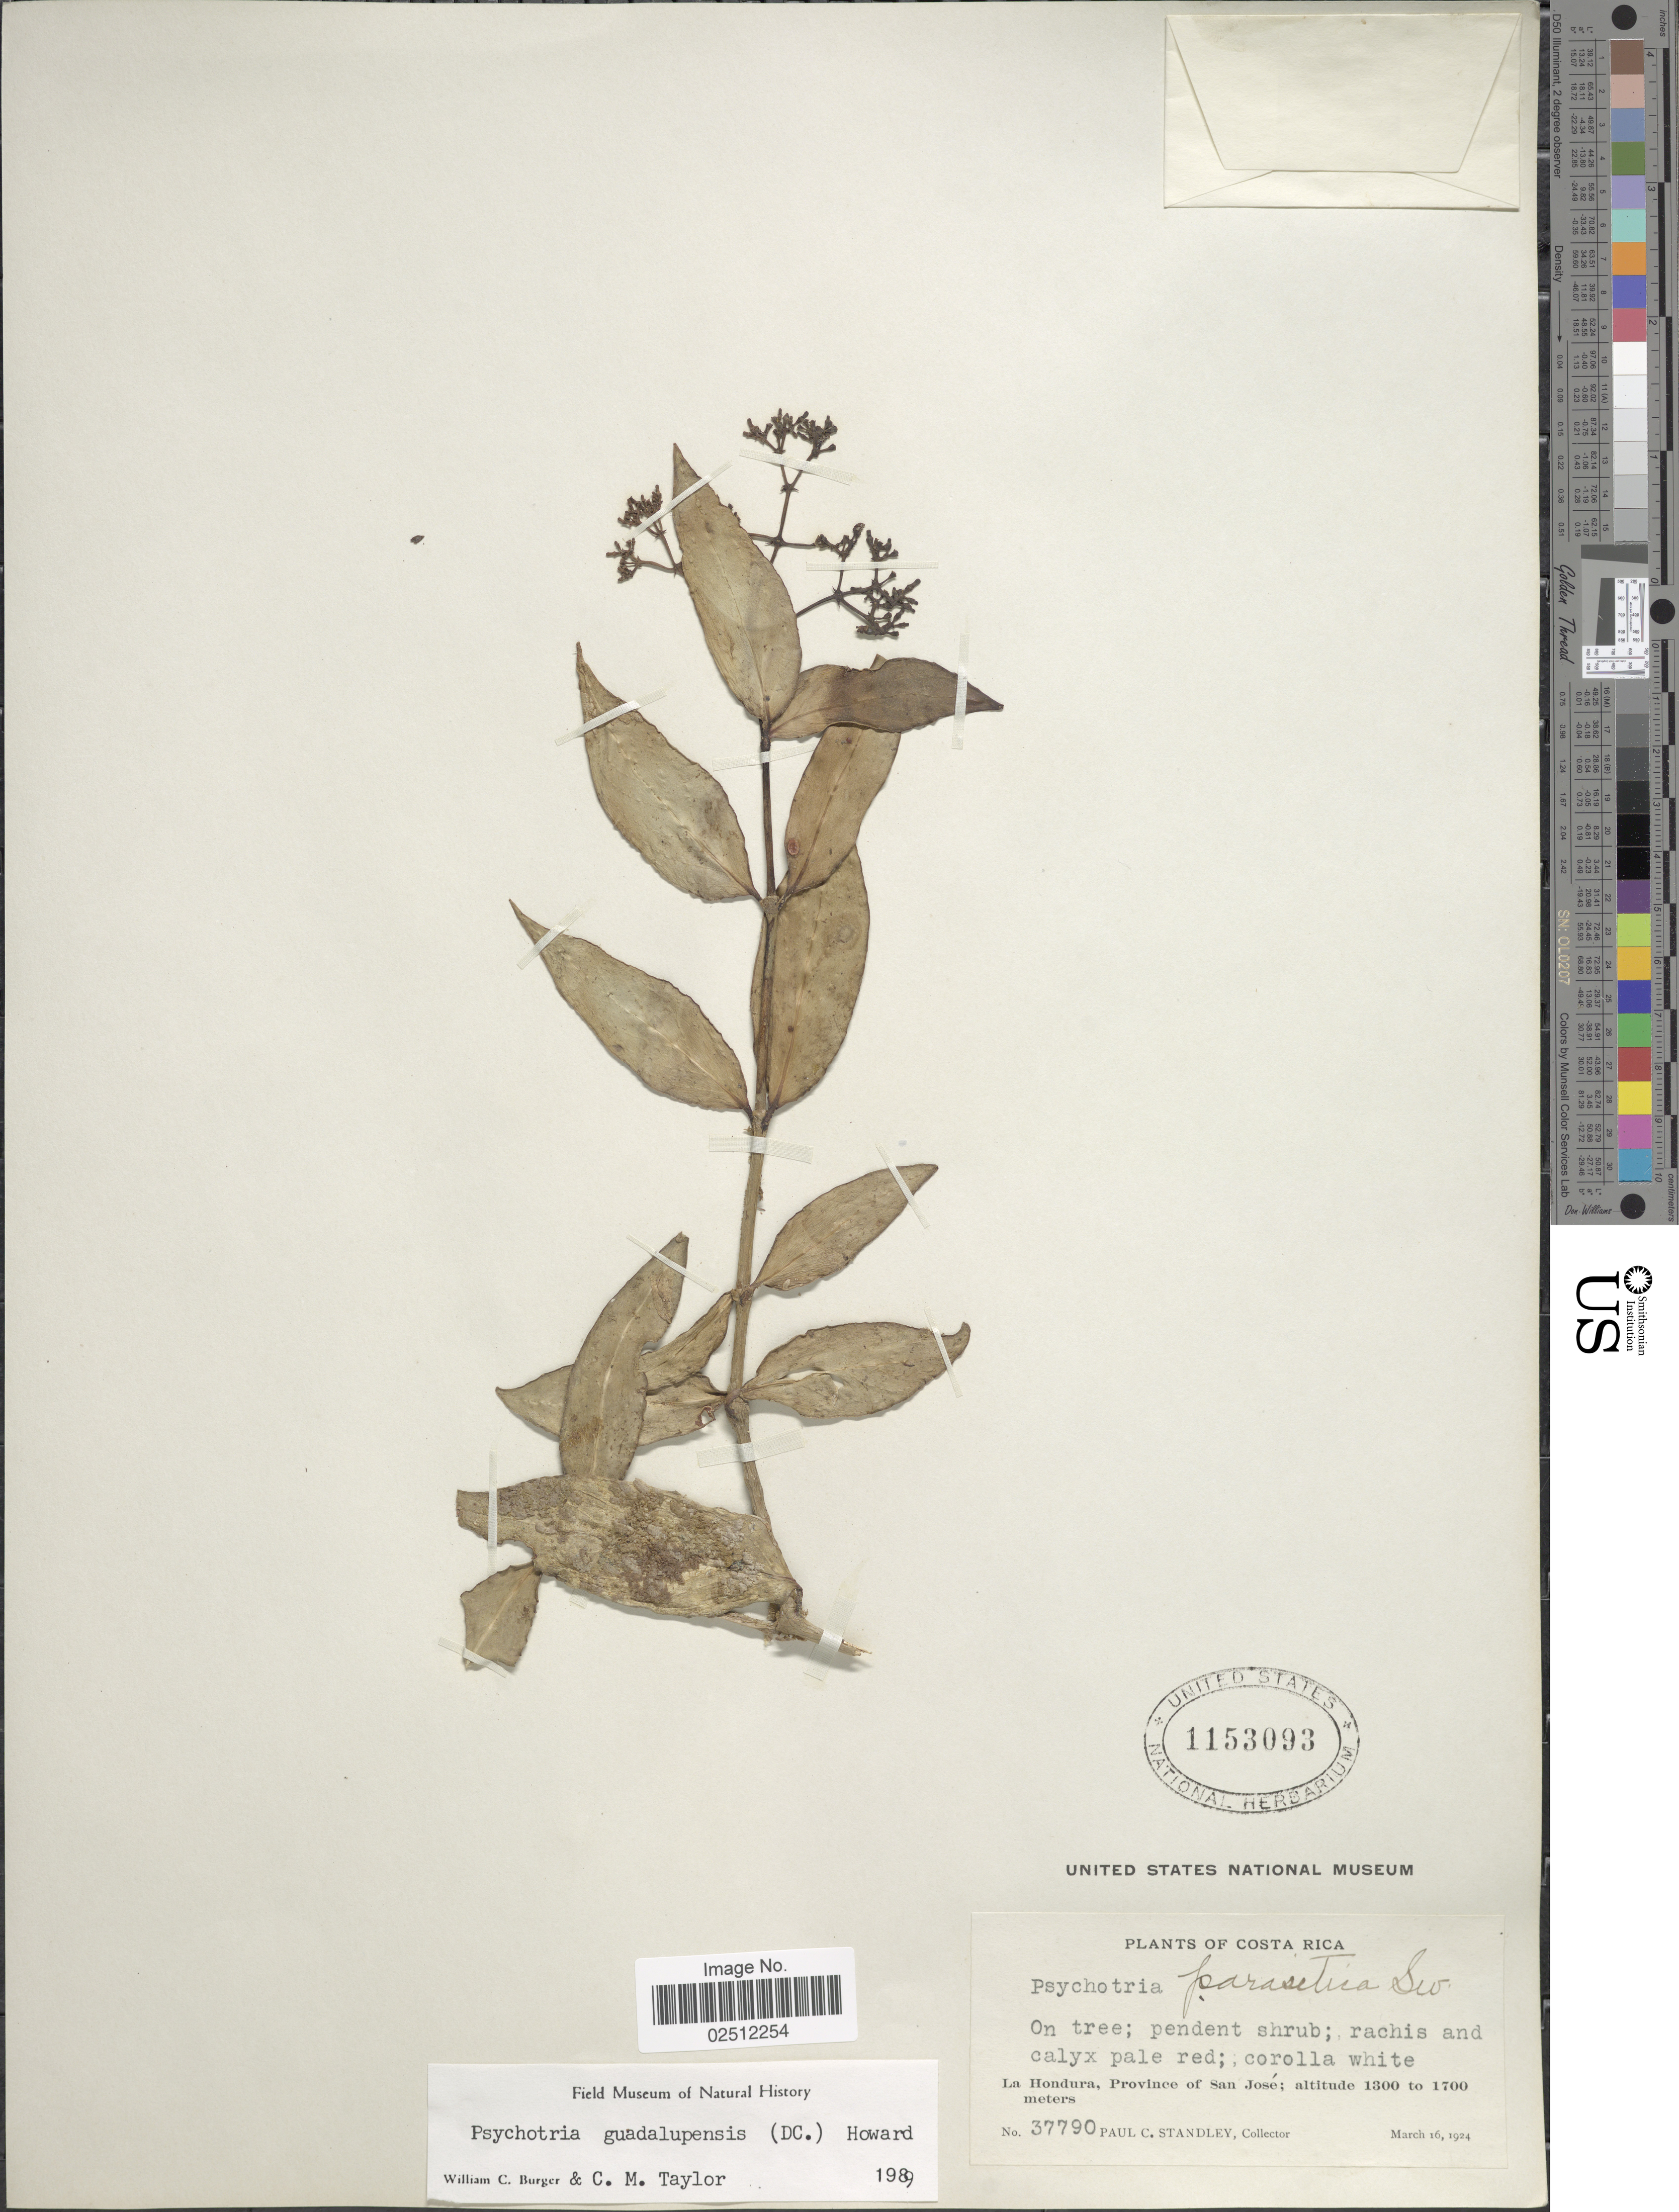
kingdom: Plantae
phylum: Tracheophyta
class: Magnoliopsida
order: Gentianales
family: Rubiaceae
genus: Psychotria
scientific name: Psychotria guadalupensis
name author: (DC.) R.A. Howard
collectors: P. C. Standley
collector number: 37790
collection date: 1924-03-16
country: Costa Rica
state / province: San José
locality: On tree, La Hondura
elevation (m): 1300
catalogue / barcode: US 1153093